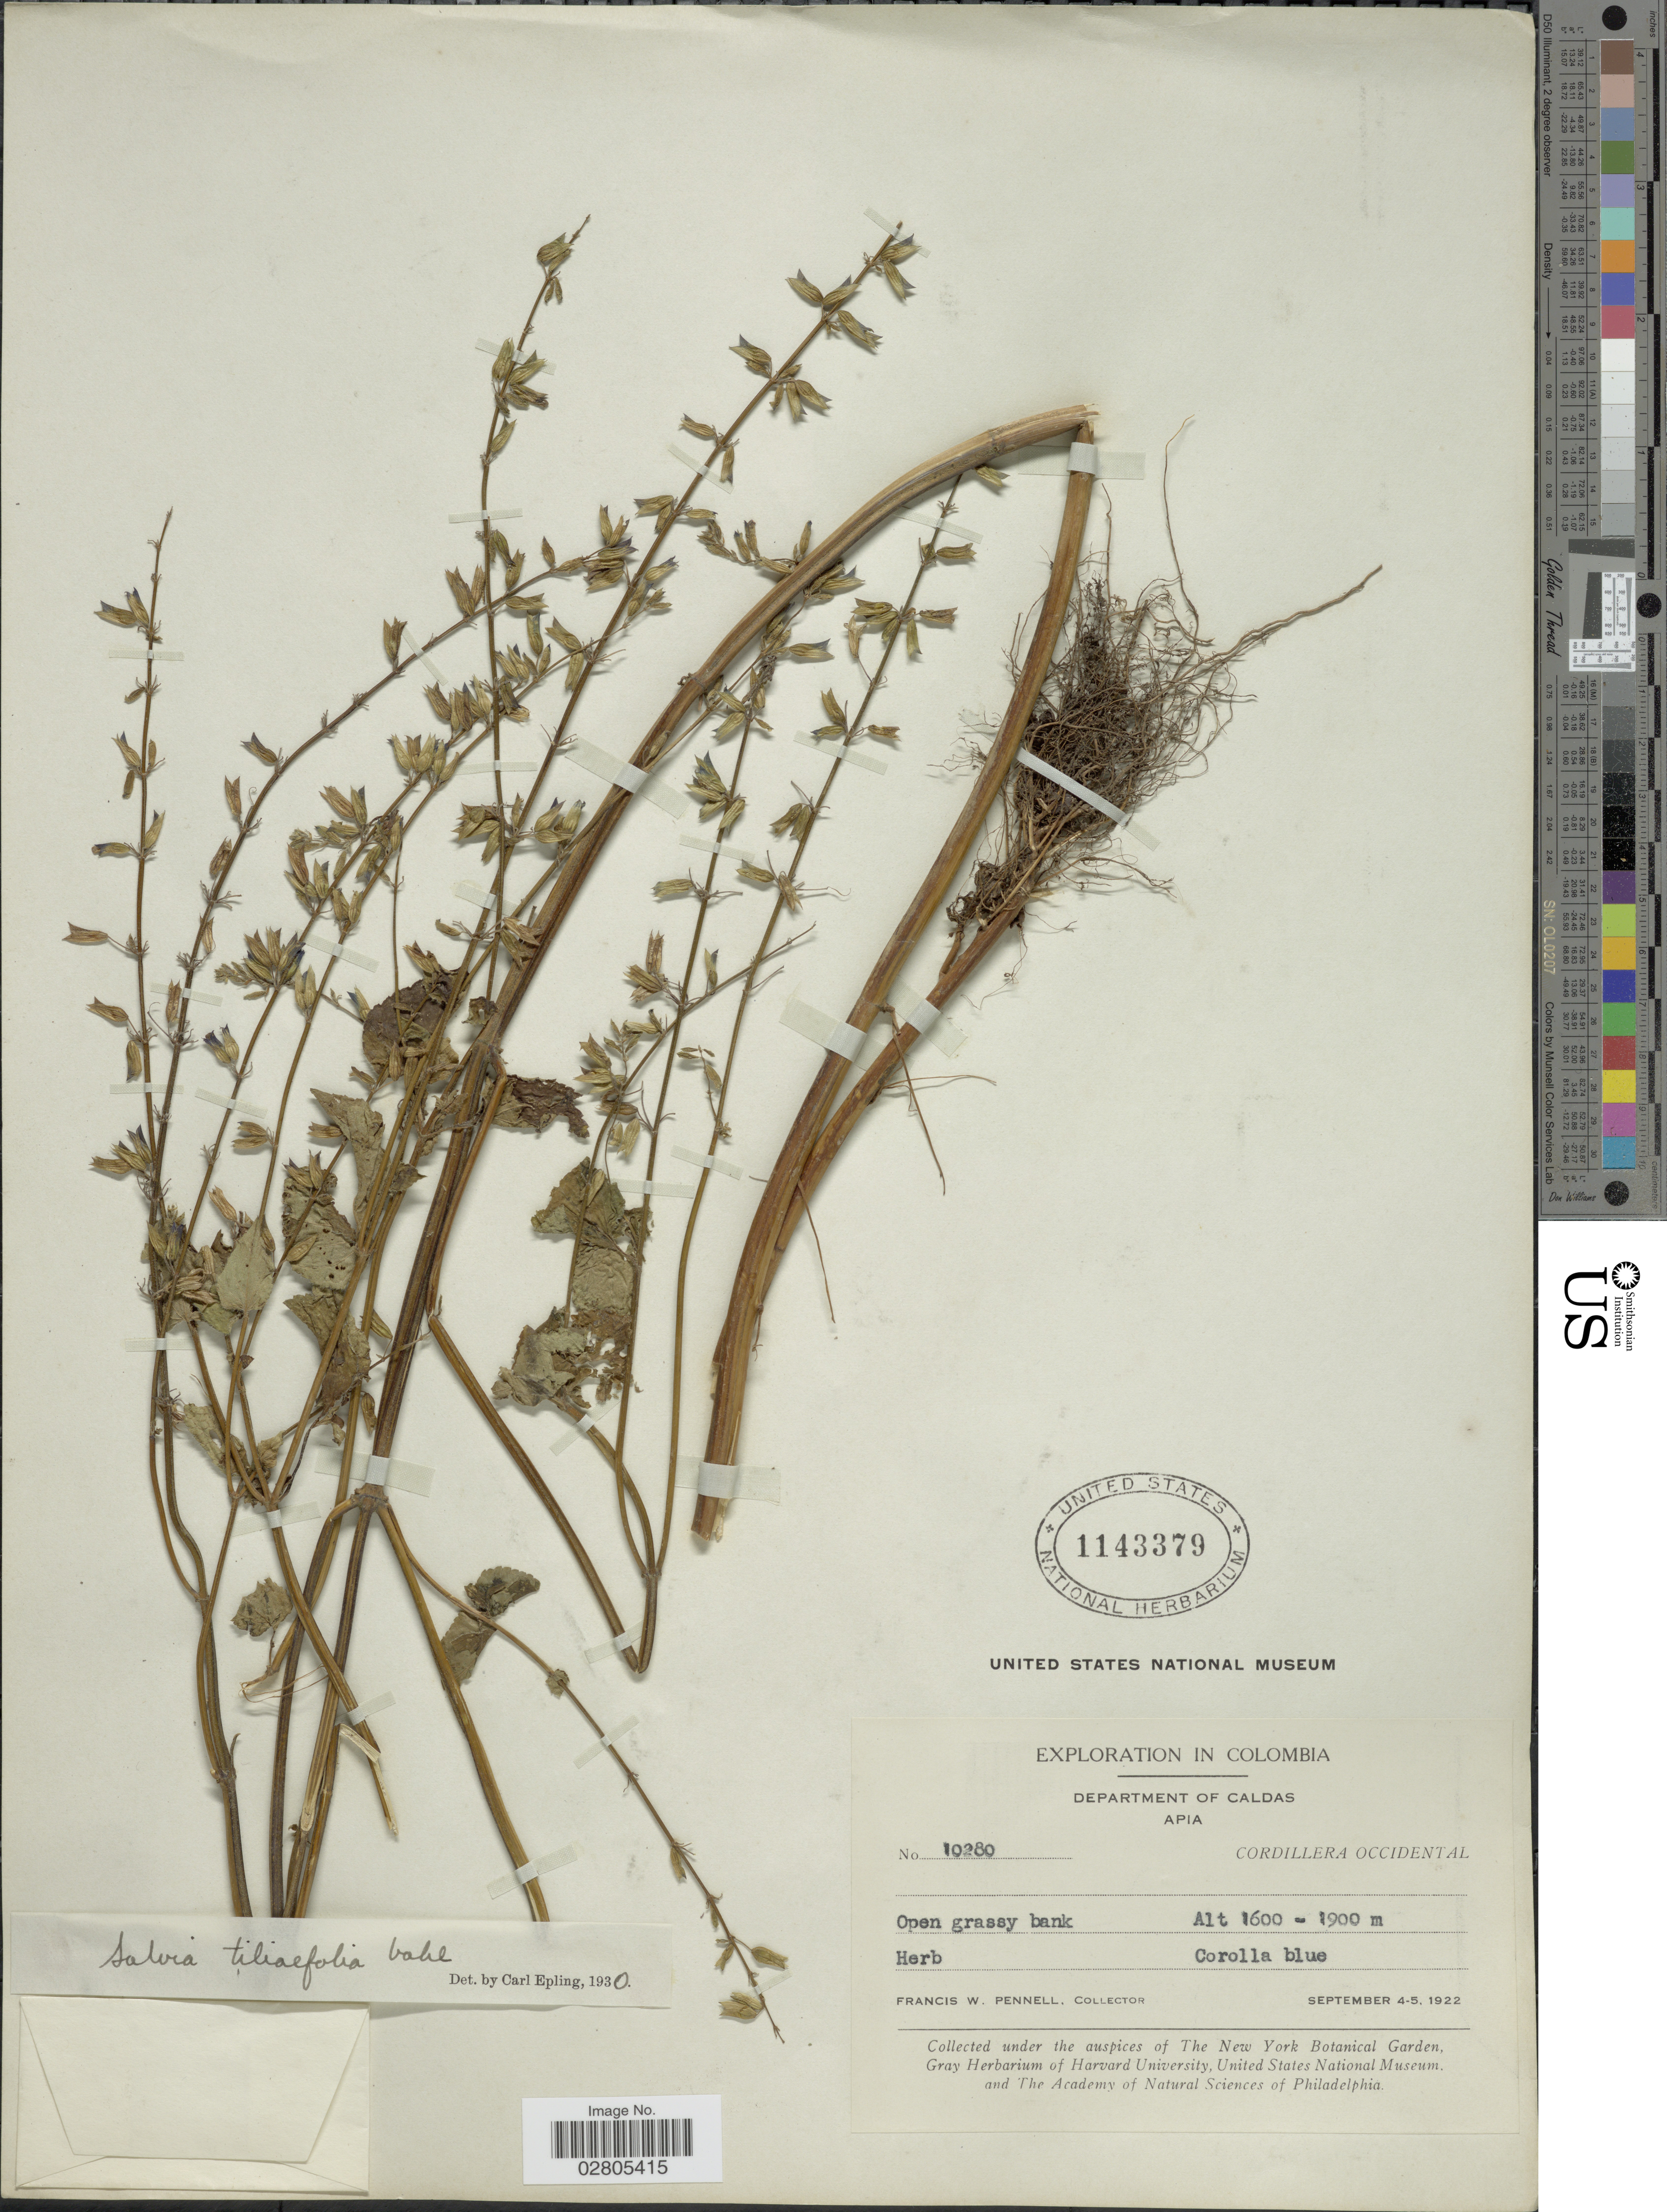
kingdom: Plantae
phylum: Tracheophyta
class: Magnoliopsida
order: Lamiales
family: Lamiaceae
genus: Salvia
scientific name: Salvia tiliifolia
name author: Vahl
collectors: F. W. Pennell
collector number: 10280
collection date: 1922-09-04/1922-09-05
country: Colombia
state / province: Caldas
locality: Department of Caldas, Apia. Cordillera Occidental.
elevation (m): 1600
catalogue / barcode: US 1143379